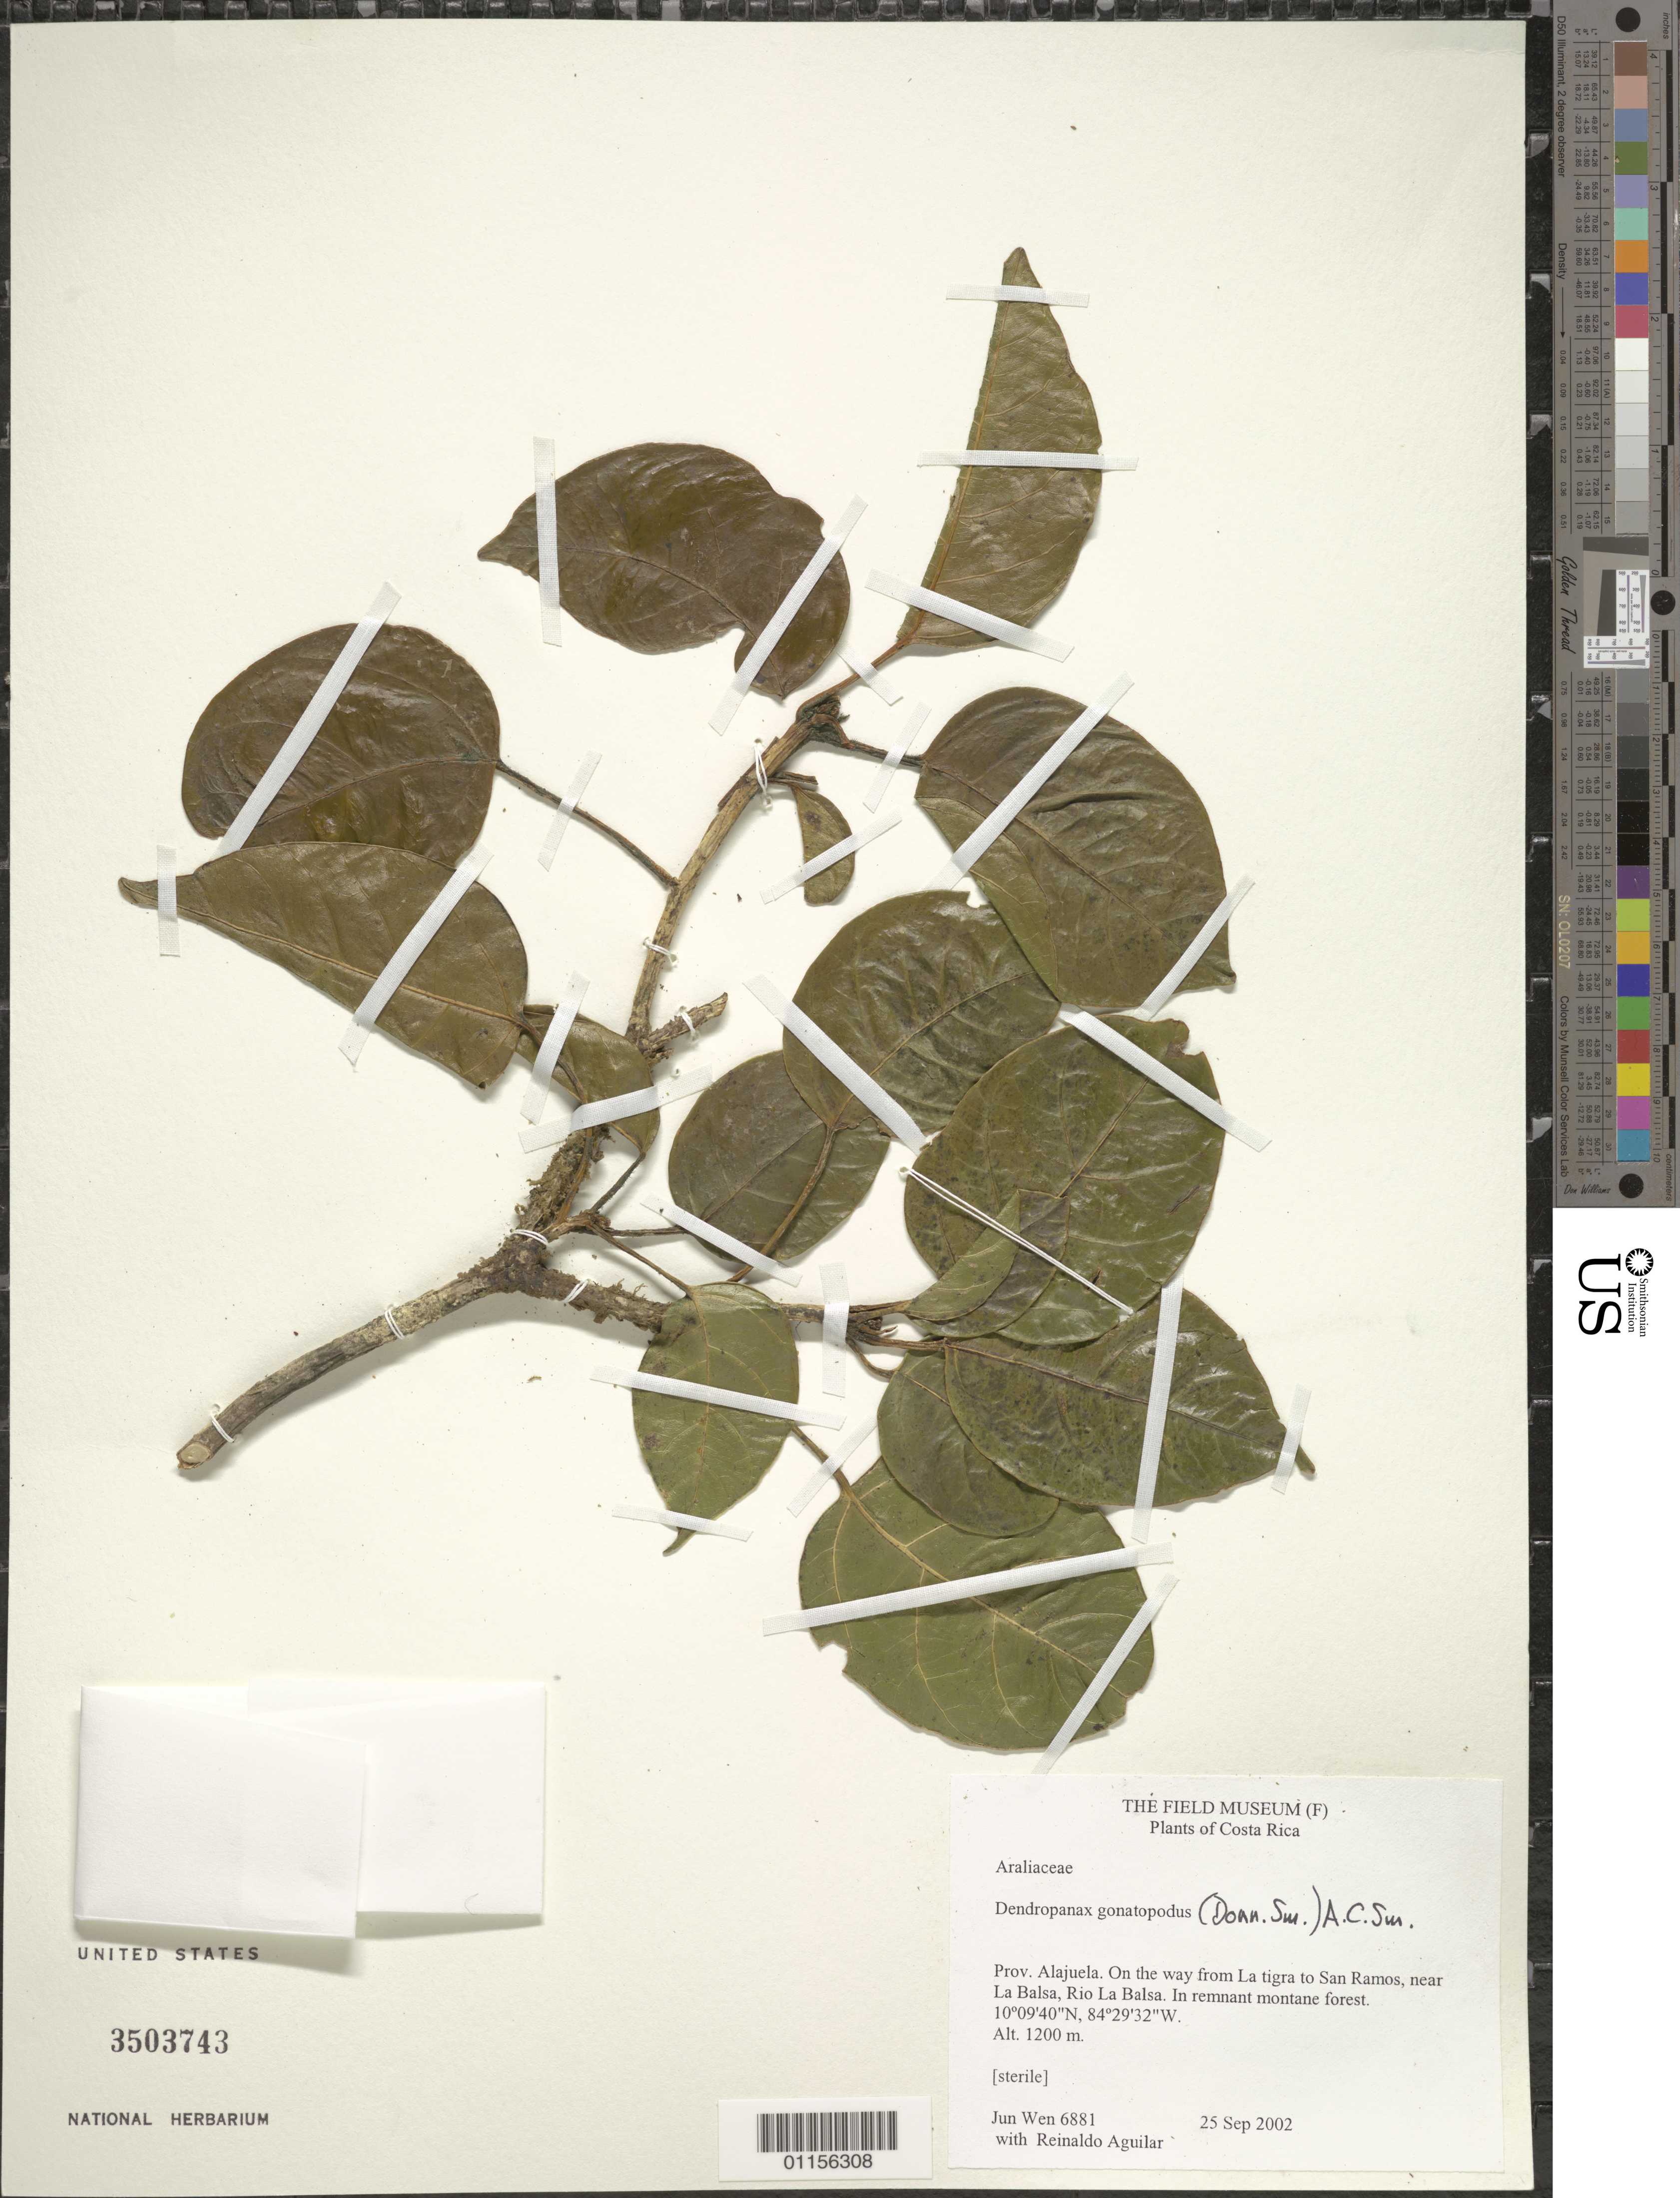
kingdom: Plantae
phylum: Tracheophyta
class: Magnoliopsida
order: Apiales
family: Araliaceae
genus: Dendropanax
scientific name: Dendropanax gonatopodus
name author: (Donn. Sm.) A.C. Sm.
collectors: J. Wen & R. Aguilar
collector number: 6881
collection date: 2002-09-25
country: Costa Rica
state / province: Alajuela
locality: On the way from La Tigra to San Ramos, near La Balsa, Rio La Balsa.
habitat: In remnant montane forest.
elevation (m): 1200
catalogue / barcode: US 3503743